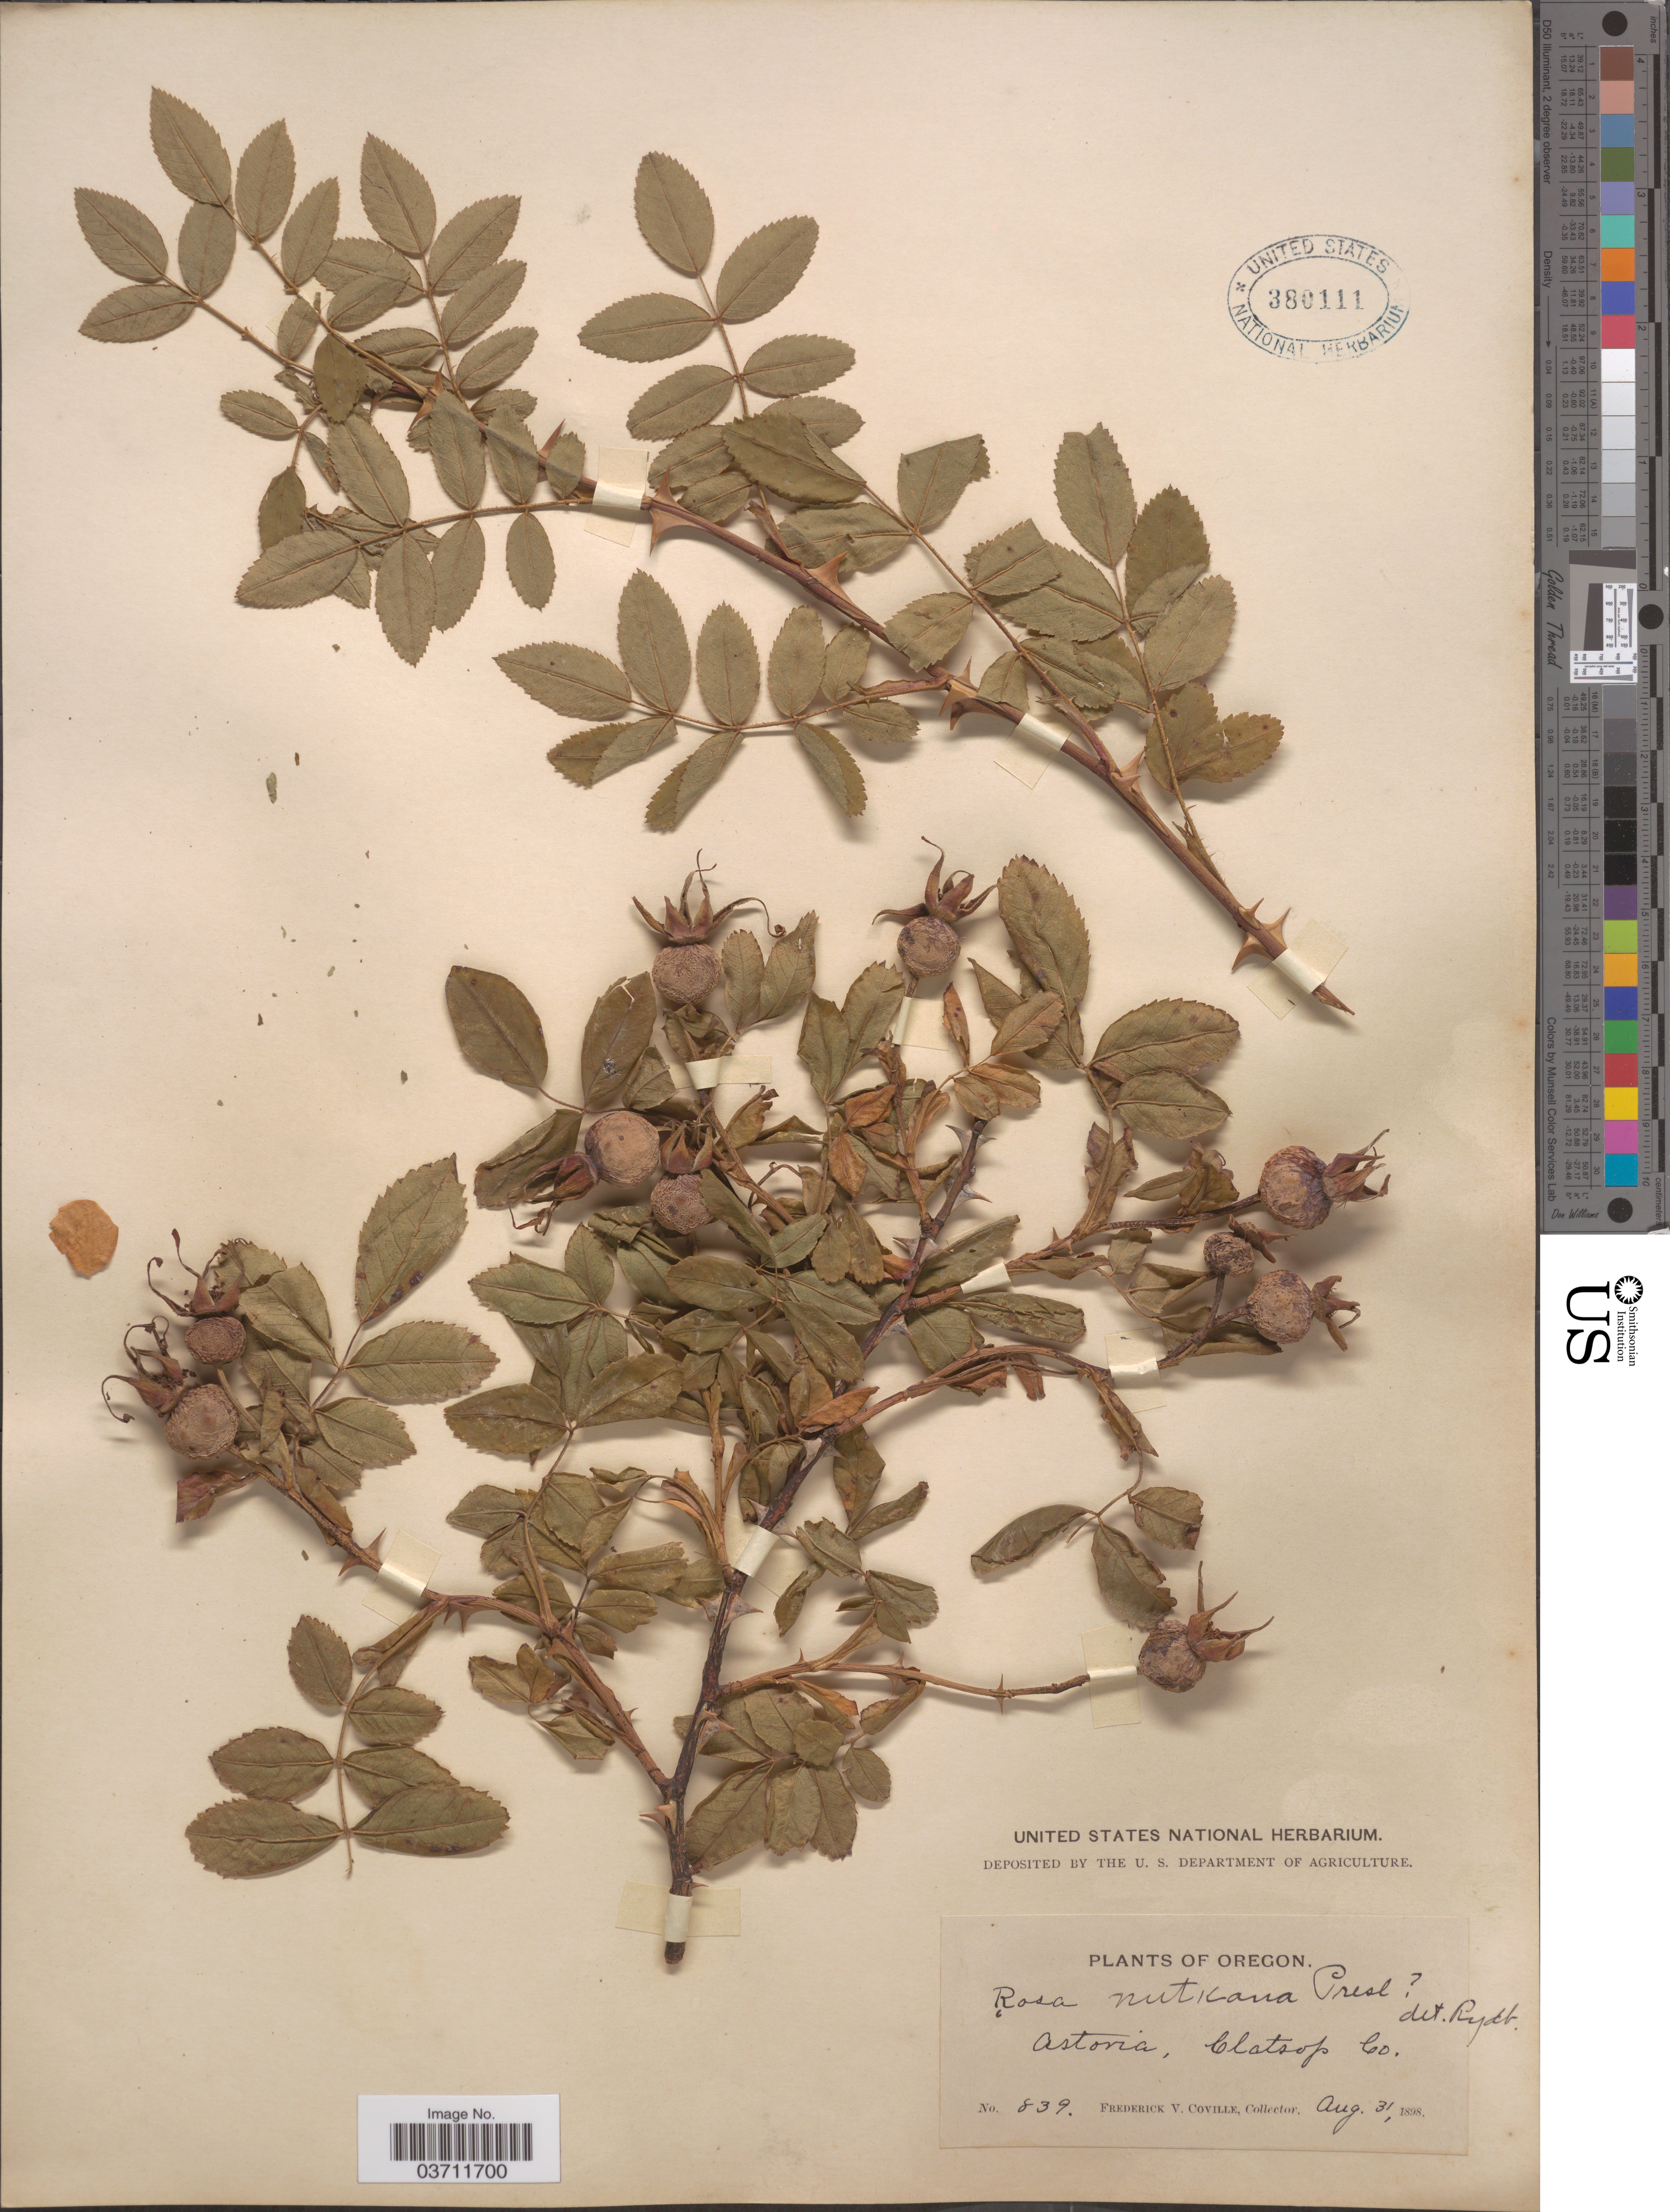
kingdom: Plantae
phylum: Tracheophyta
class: Magnoliopsida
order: Rosales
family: Rosaceae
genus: Rosa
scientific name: Rosa nutkana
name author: C. Presl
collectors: F. V. Coville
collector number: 839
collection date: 1898-08-31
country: United States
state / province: Oregon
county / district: Clatsop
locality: Astoria, Clatsop Co.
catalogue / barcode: US 380111